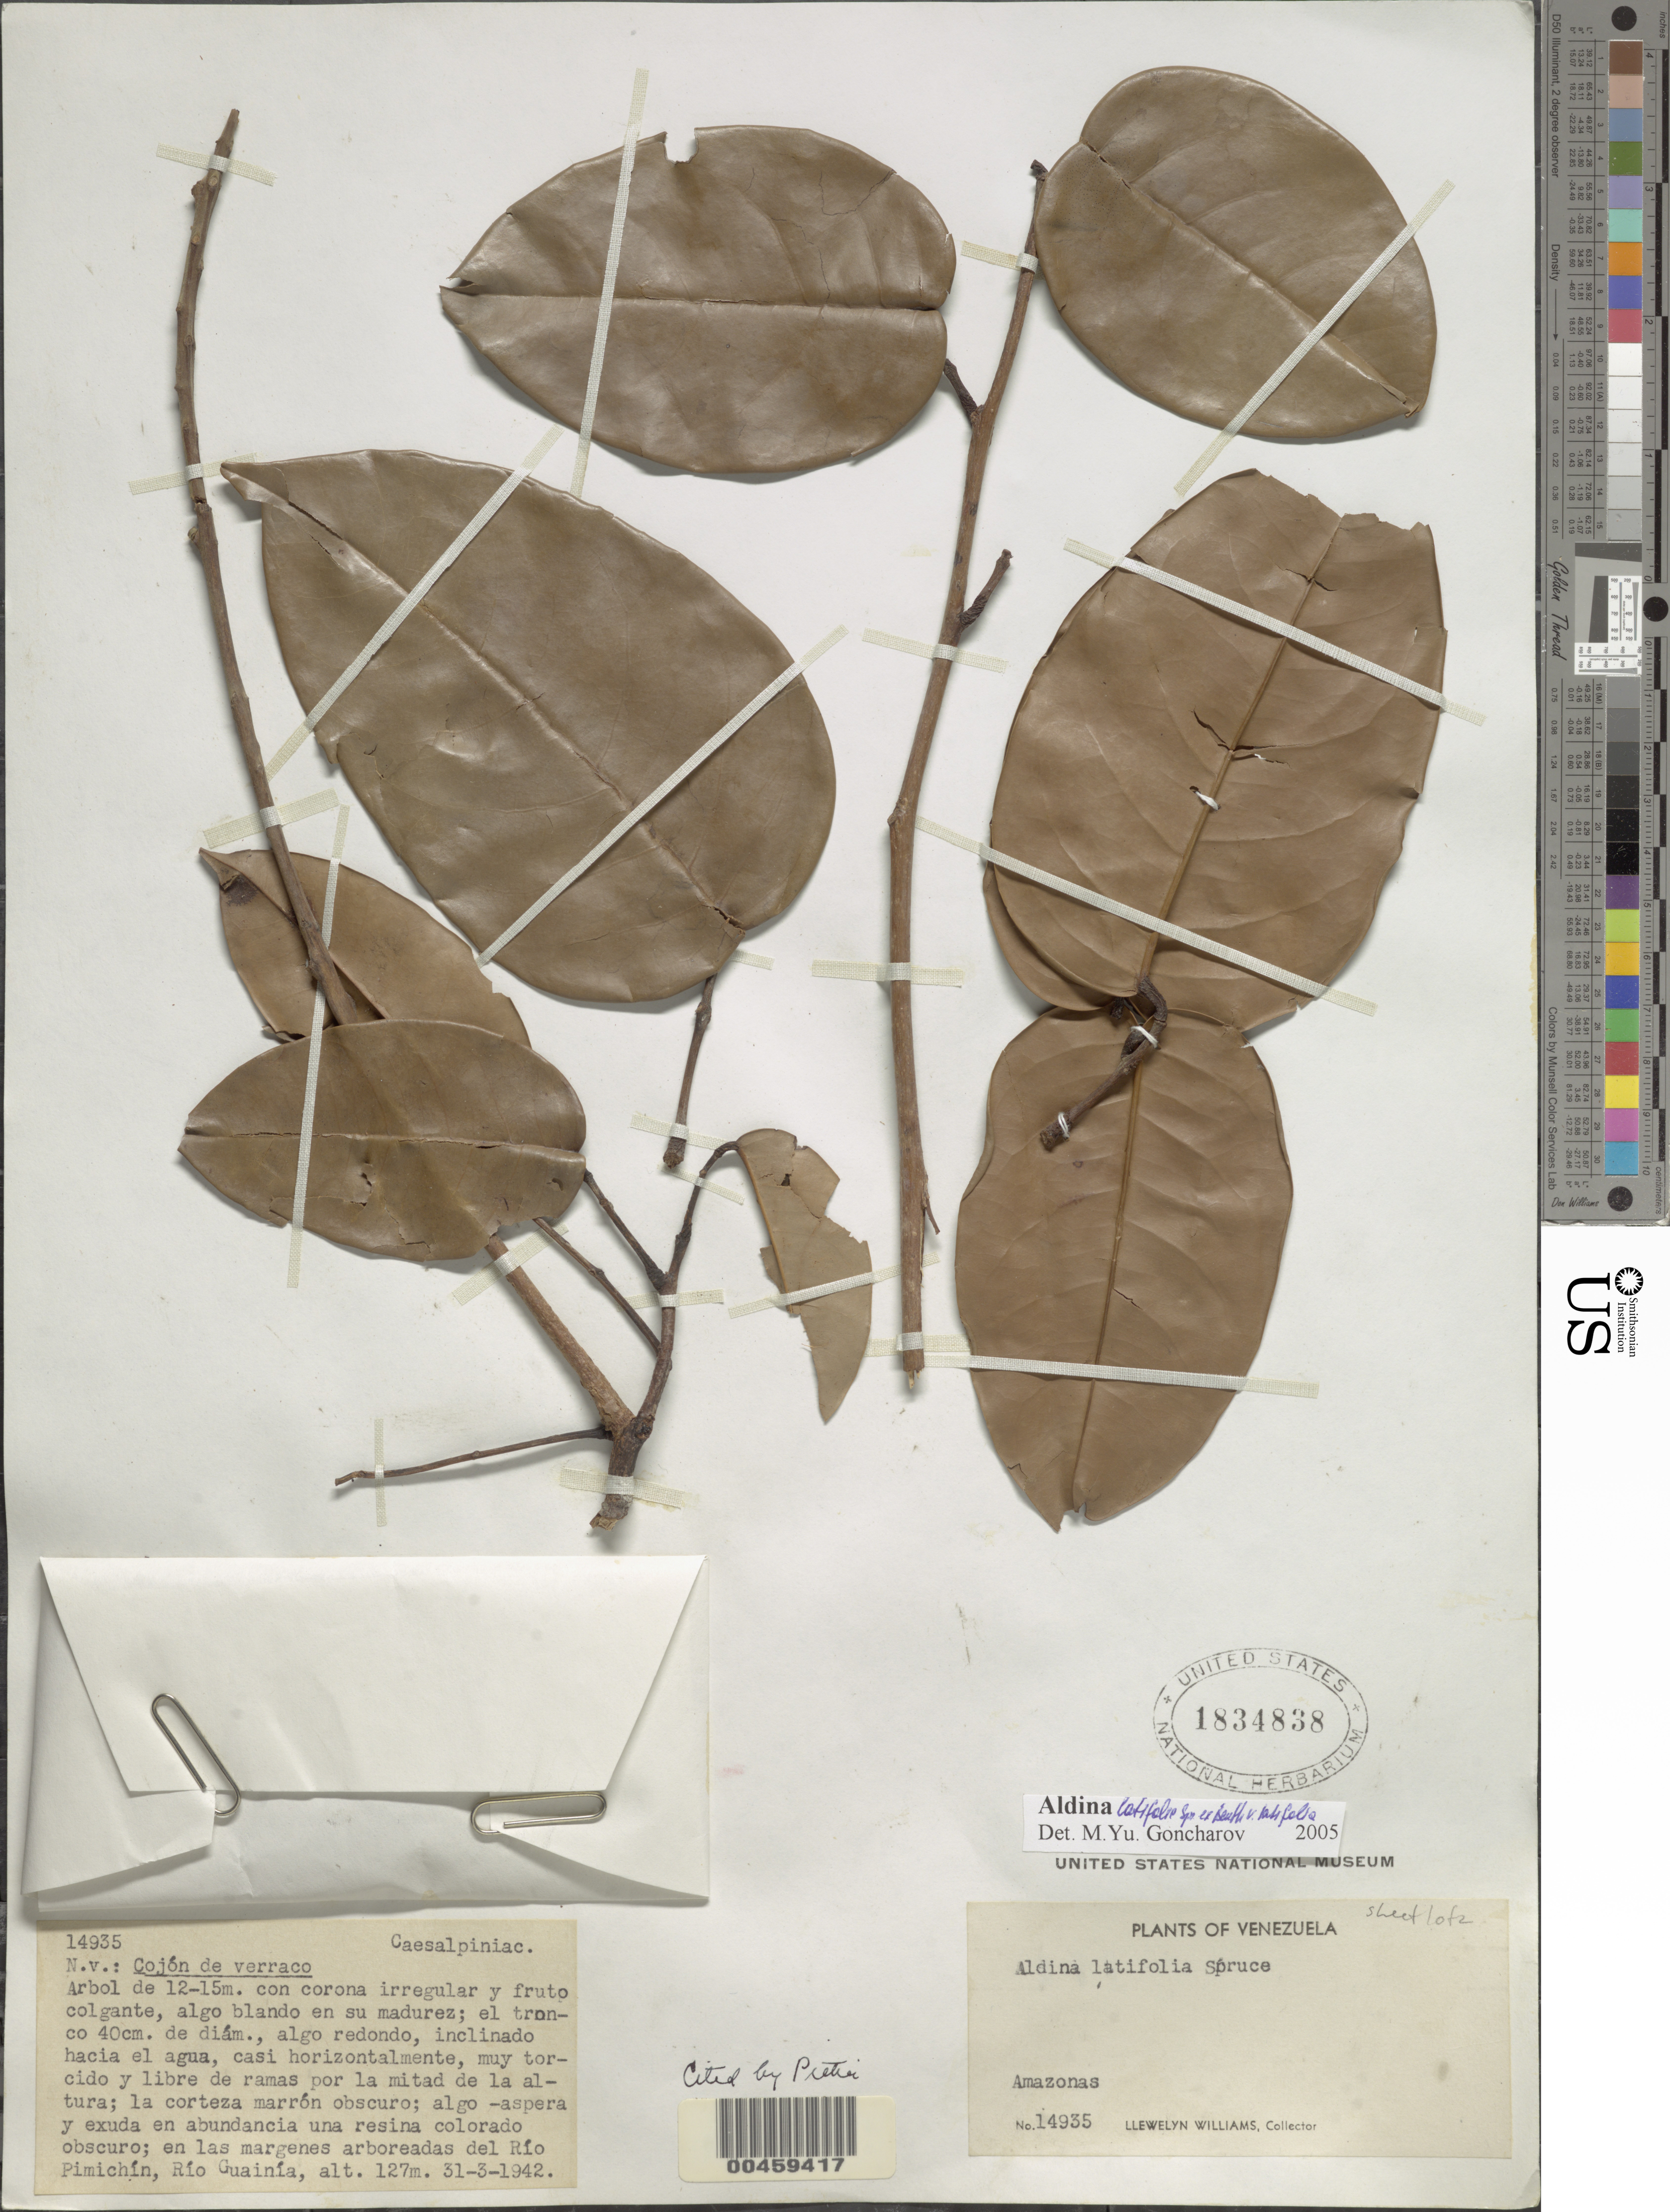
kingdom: Plantae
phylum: Tracheophyta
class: Magnoliopsida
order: Fabales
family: Fabaceae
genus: Aldina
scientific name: Aldina latifolia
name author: Spruce ex Benth.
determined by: Ramos, G.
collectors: Ll. Williams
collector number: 14935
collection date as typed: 31 Mar 1942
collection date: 1942-03-31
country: Venezuela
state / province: Amazonas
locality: Rio pimichin, rio guainia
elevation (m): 127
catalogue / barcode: US 1834838